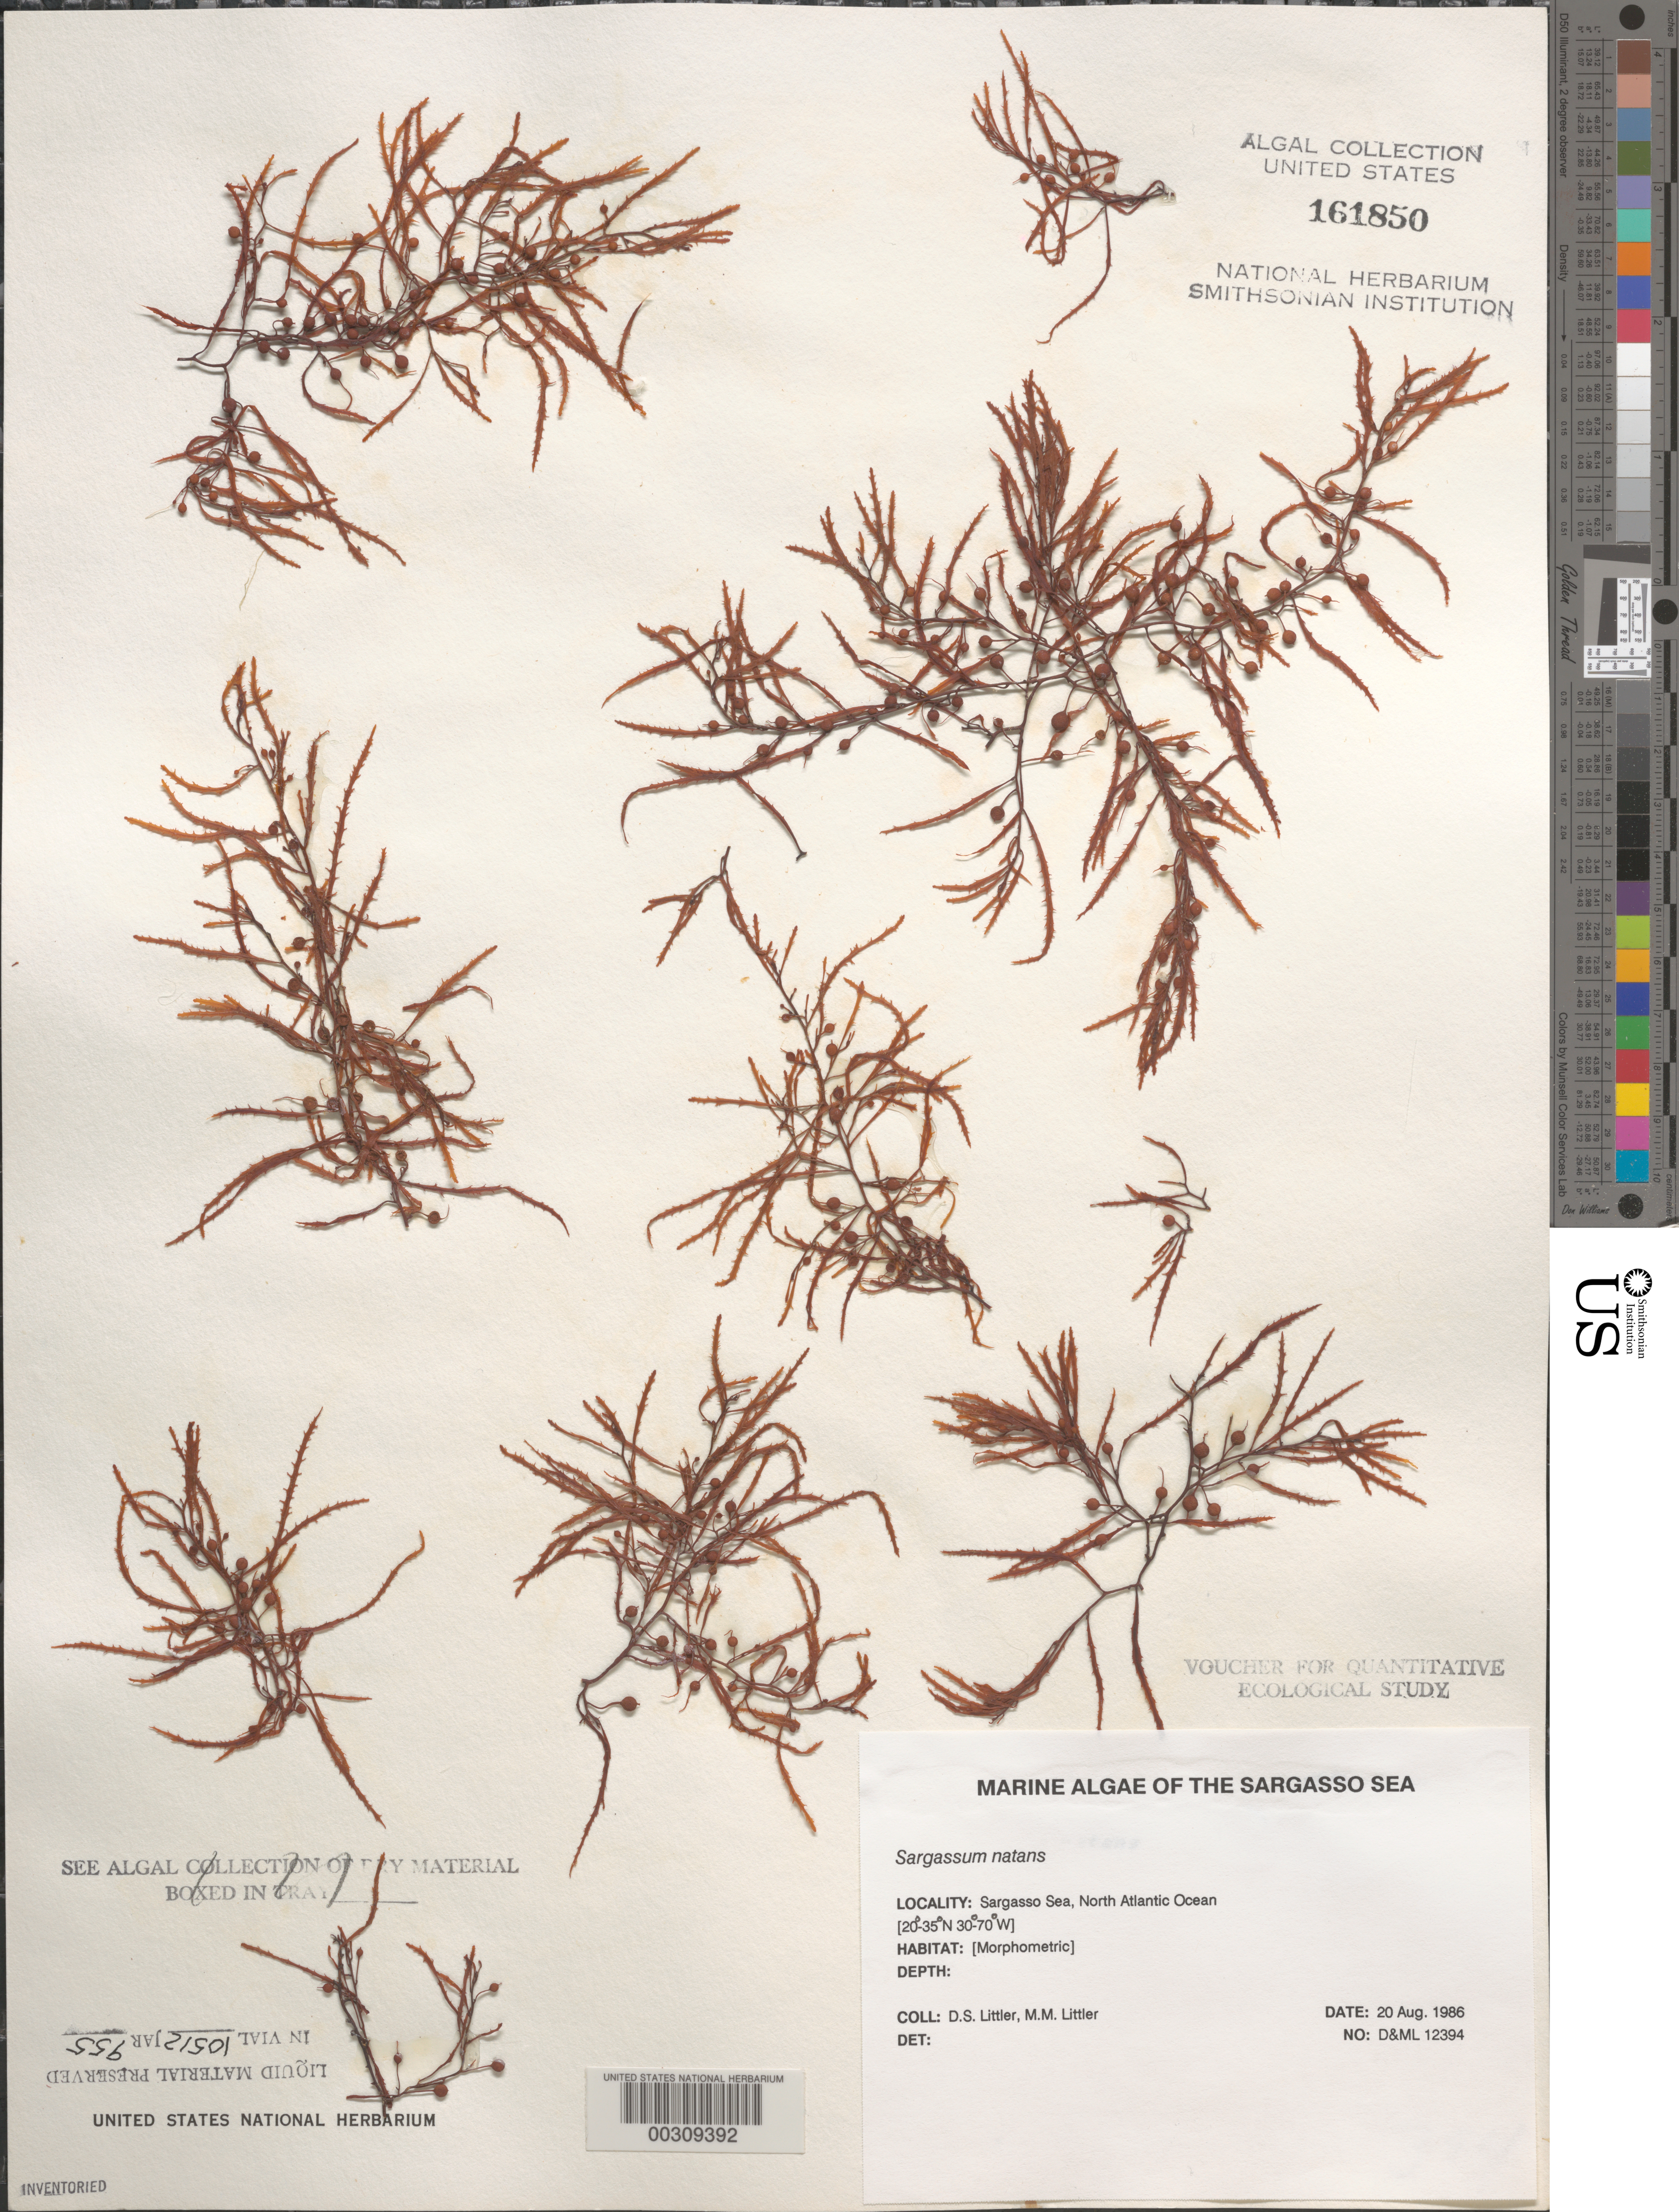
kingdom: Chromista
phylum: Ochrophyta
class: Phaeophyceae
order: Fucales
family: Sargassaceae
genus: Sargassum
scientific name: Sargassum natans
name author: (L.) Gaillon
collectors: D. S. Littler & M. M. Littler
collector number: D&ML 12394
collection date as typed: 20 Aug 1986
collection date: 1986-08-20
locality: Sargasso Sea, North Atlantic Ocean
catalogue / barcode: US 161850